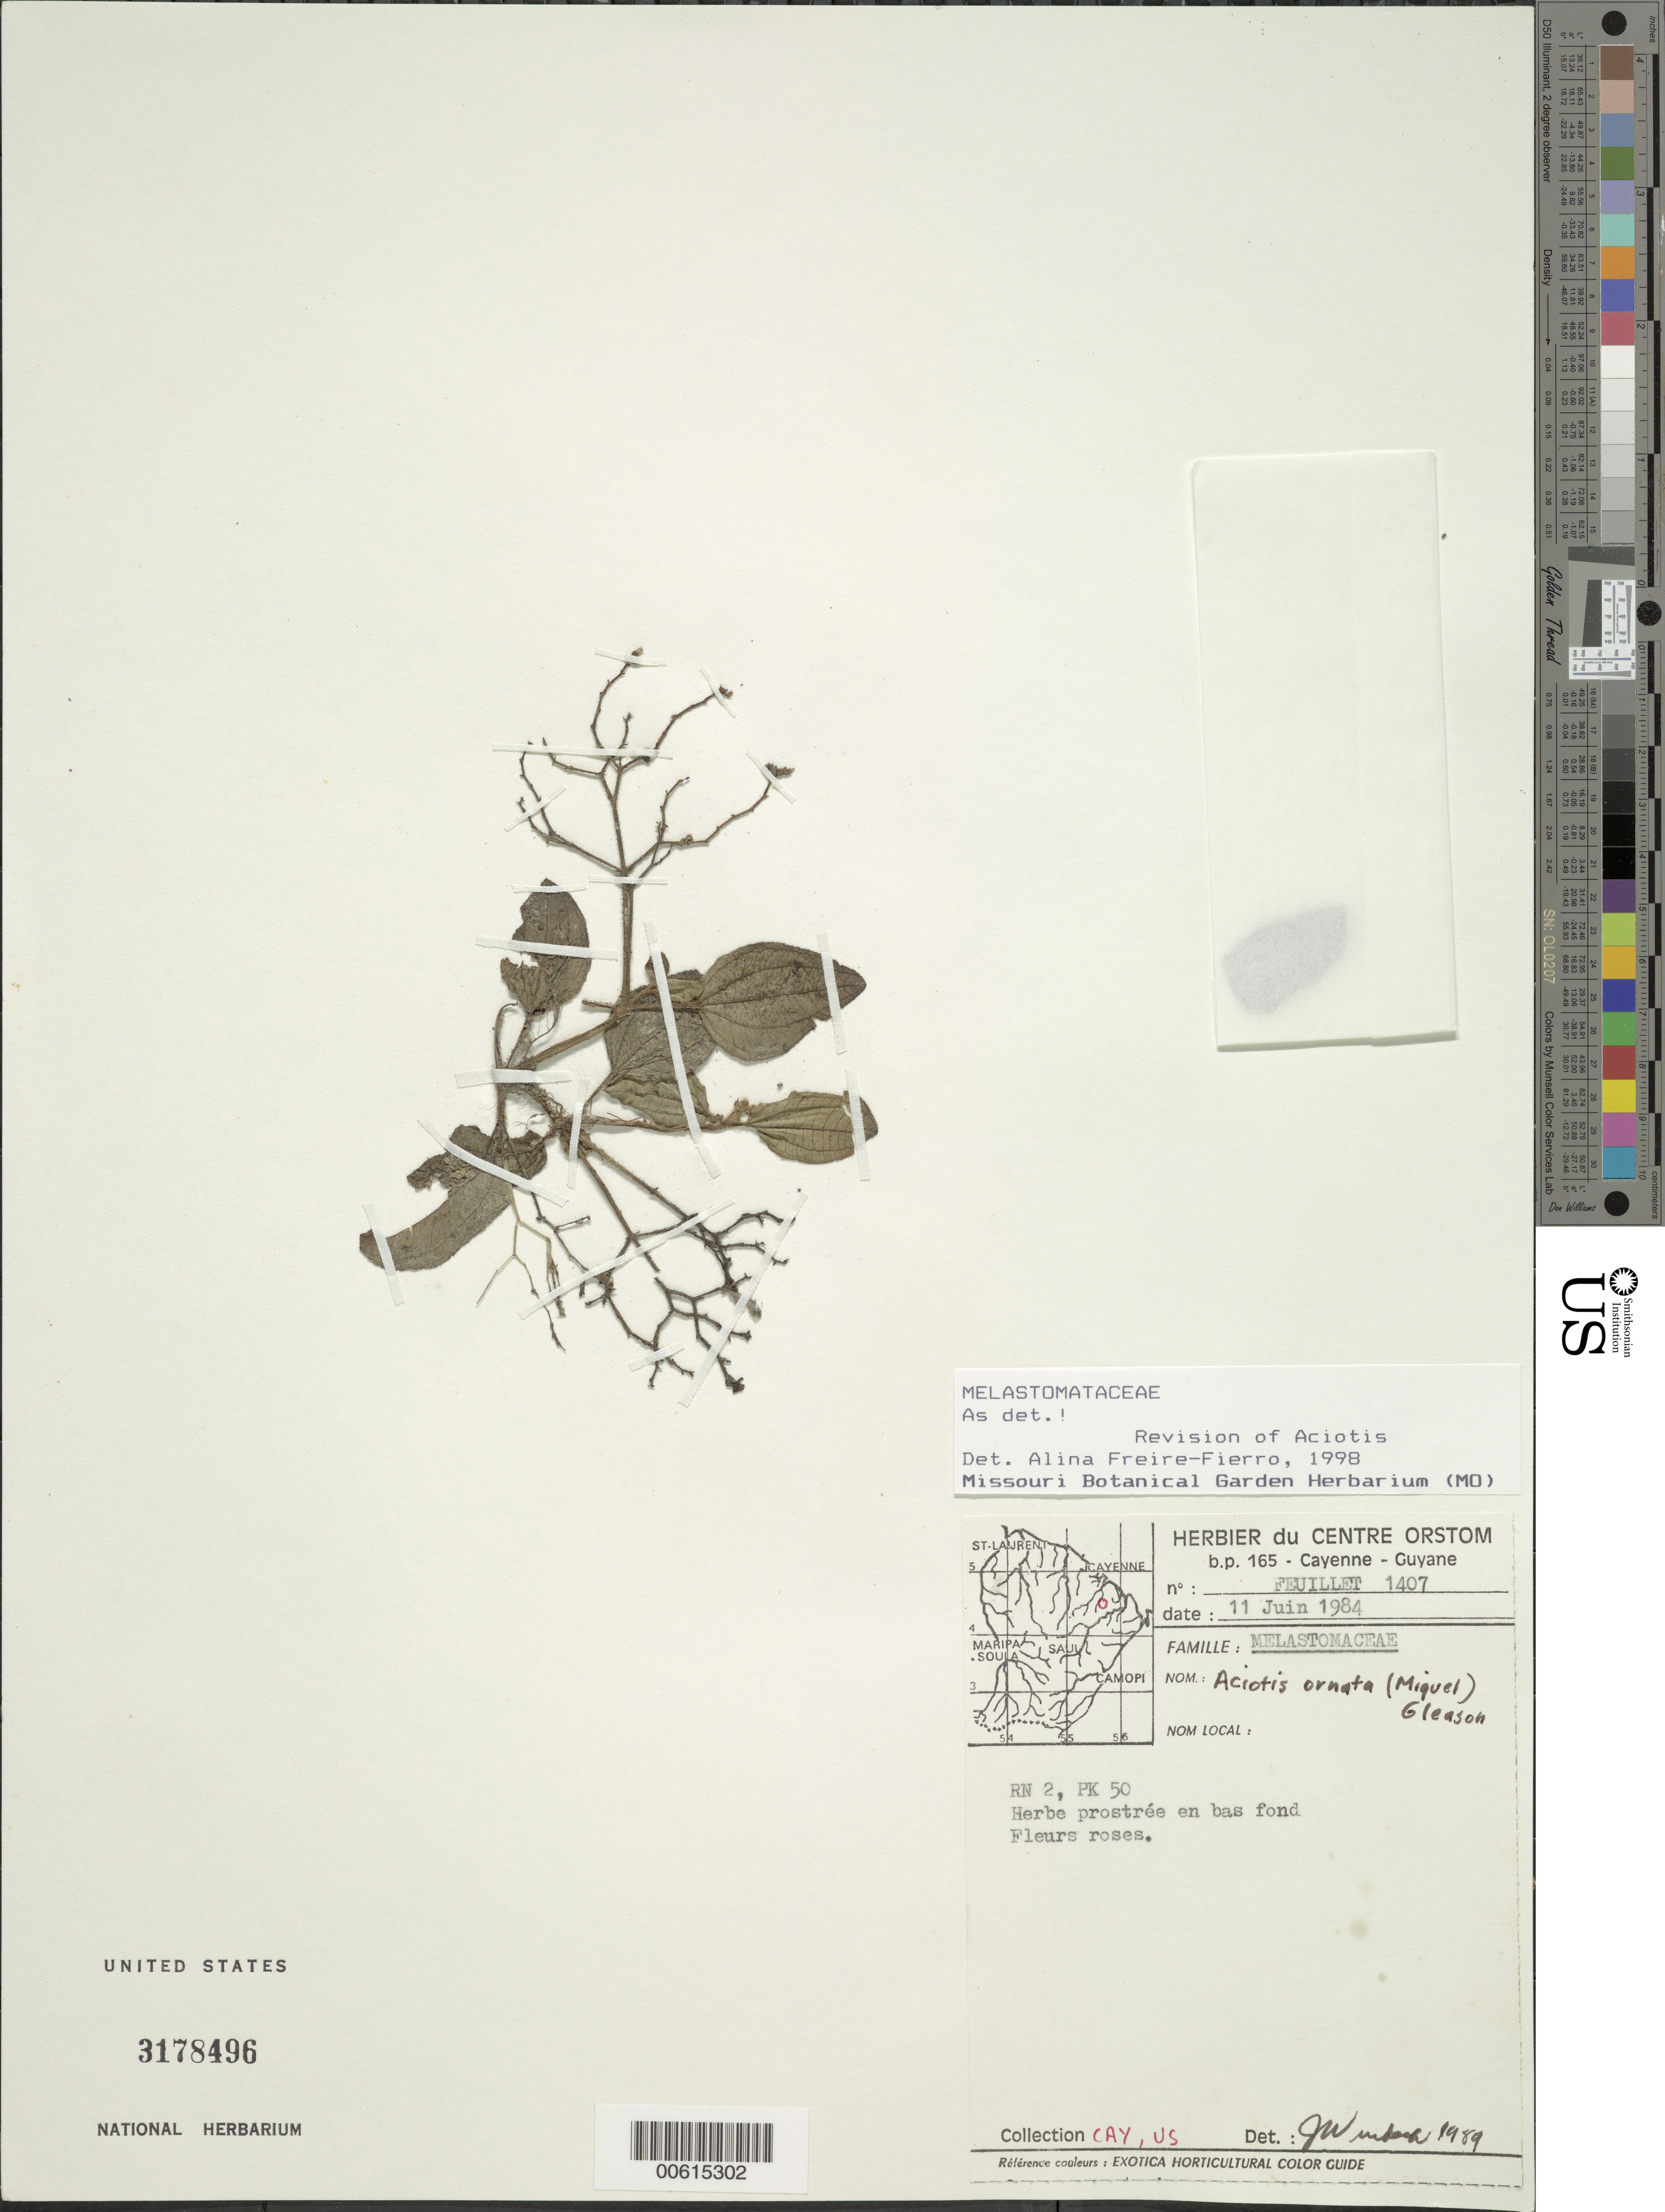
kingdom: Plantae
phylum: Tracheophyta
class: Magnoliopsida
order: Myrtales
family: Melastomataceae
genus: Aciotis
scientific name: Aciotis ornata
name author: (Miq.) Gleason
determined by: Freire-Fierro, A.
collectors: C. Feuillet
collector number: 1407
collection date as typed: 11-Jun-84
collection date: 1984-06-11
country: French Guiana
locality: Route Nationale RN 2, PK 50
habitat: En bas fond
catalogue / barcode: US 3178496